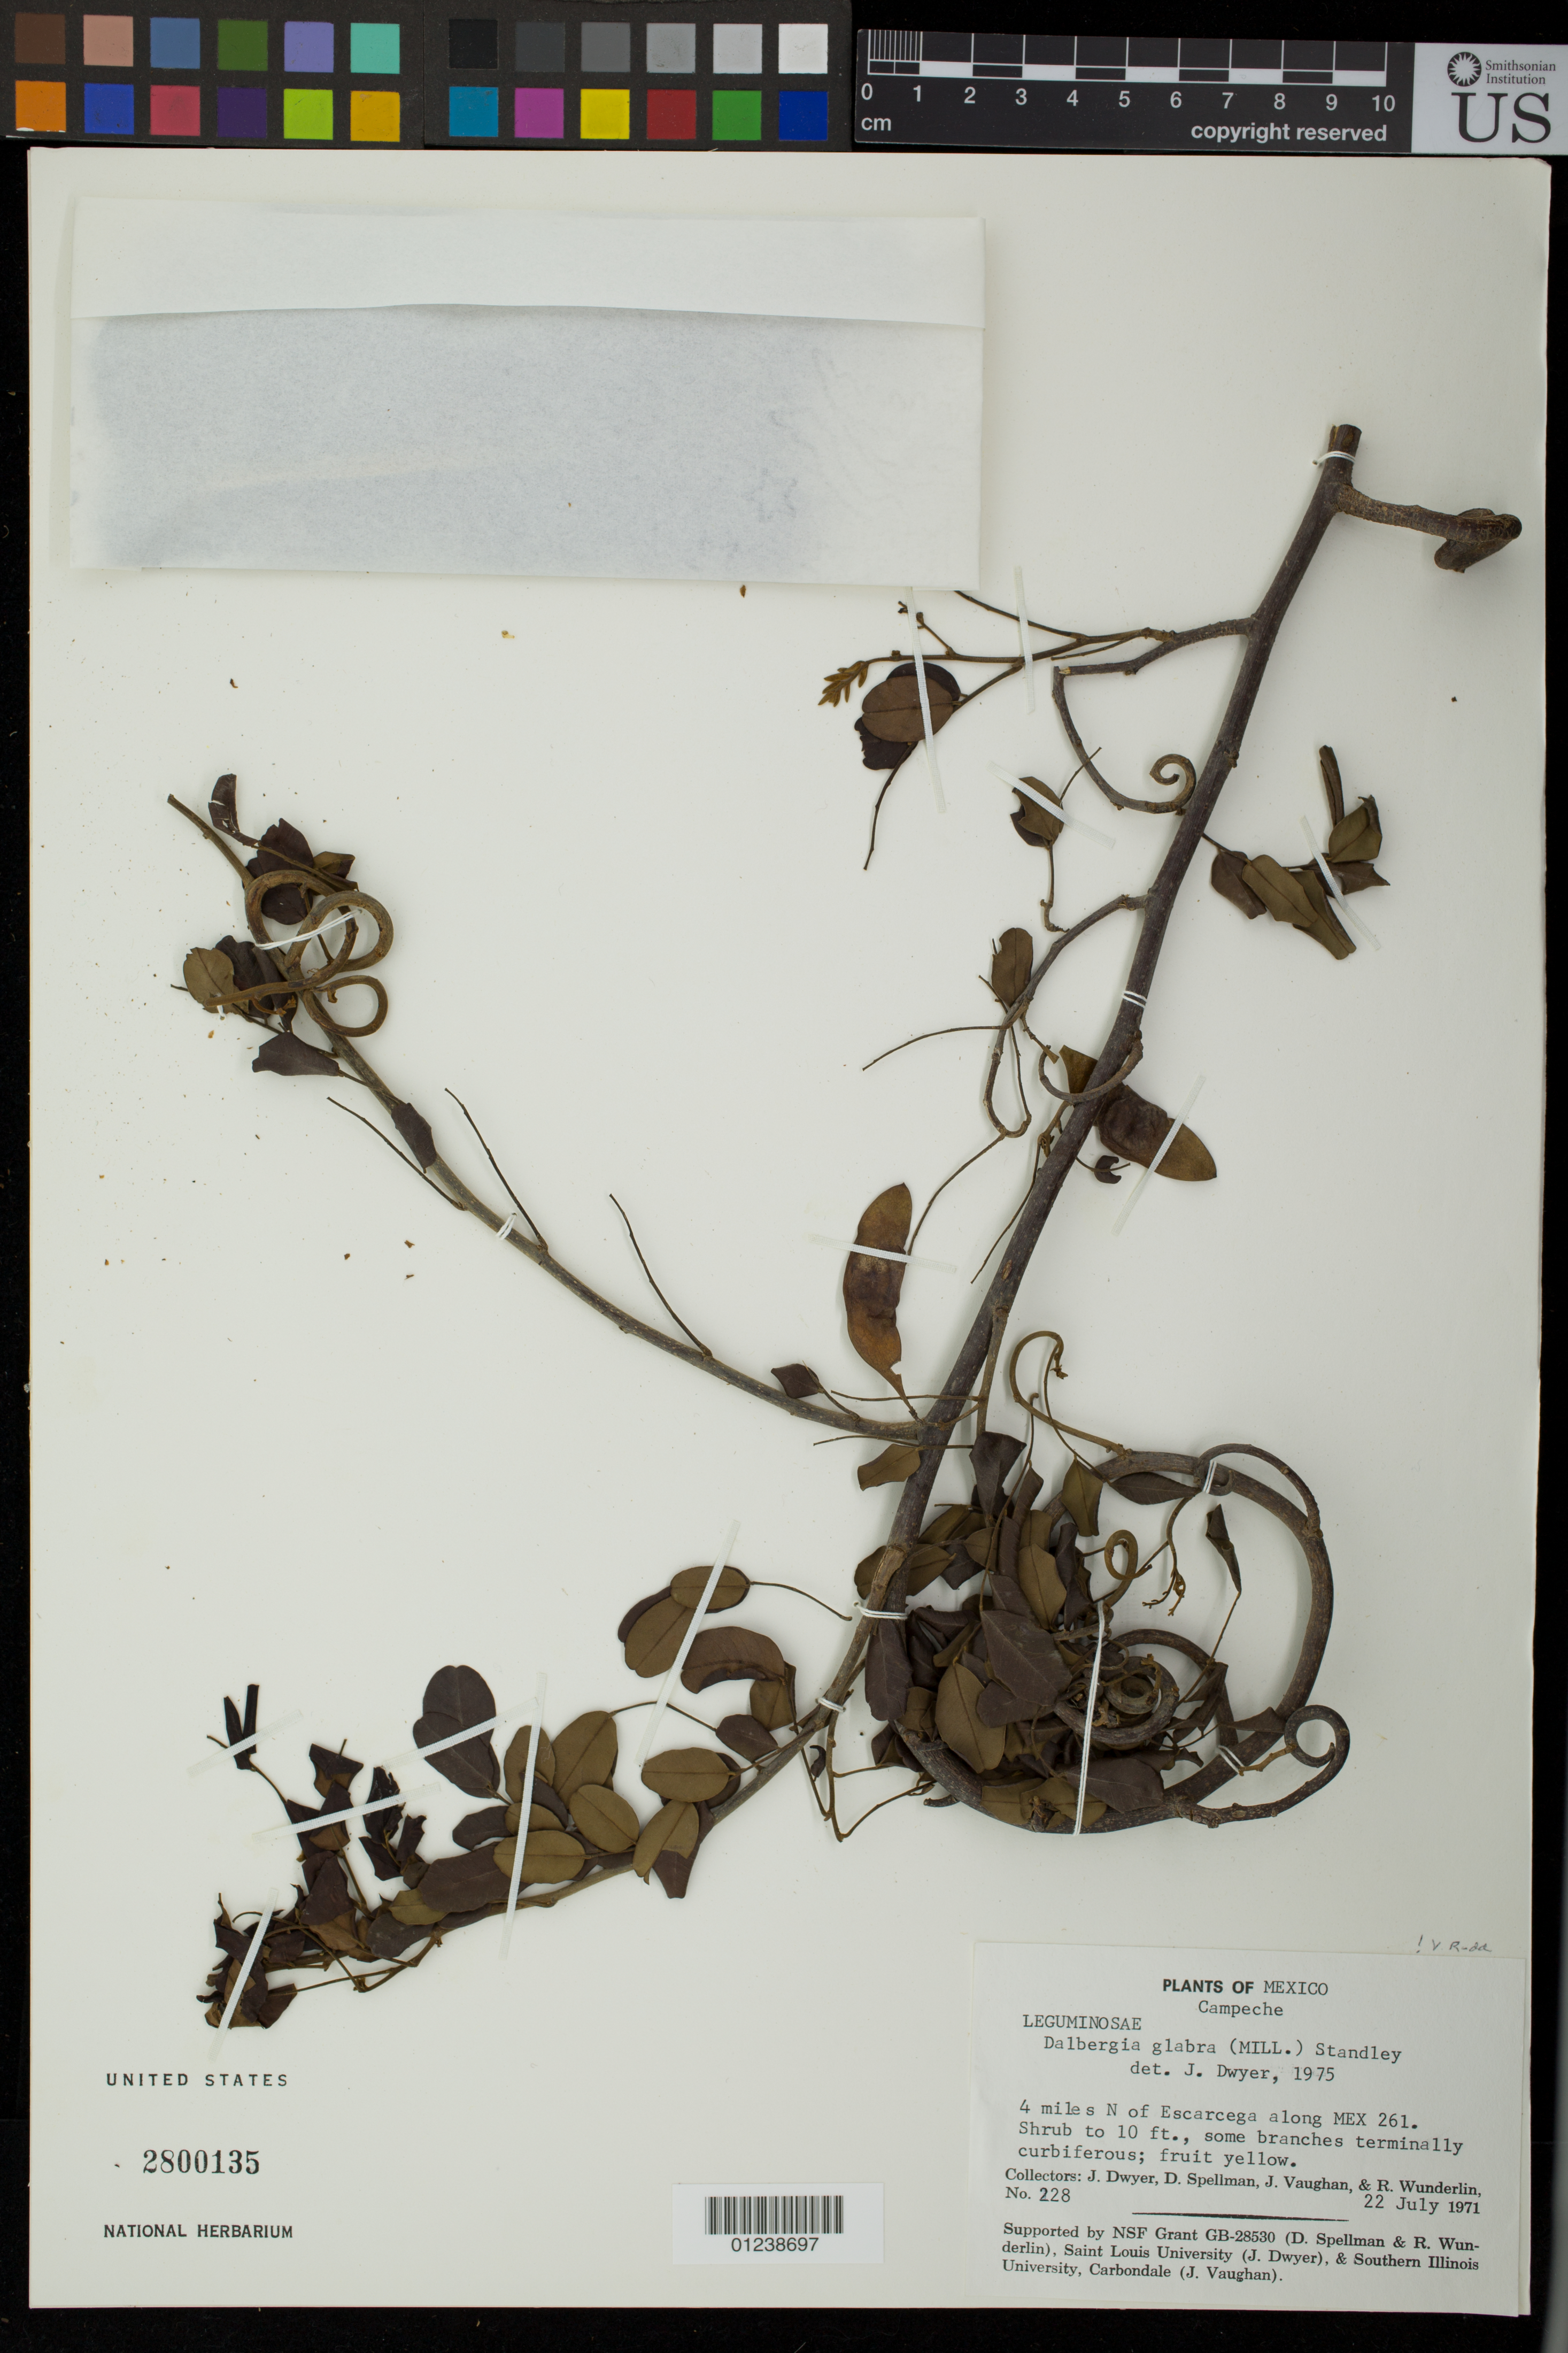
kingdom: Plantae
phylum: Tracheophyta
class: Magnoliopsida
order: Fabales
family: Fabaceae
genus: Dalbergia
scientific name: Dalbergia glabra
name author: (Mill.) Standl.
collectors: J. Dwyer, D. Spellman, J. Vaughan & R. P. Wunderlin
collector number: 228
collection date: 1971-07-22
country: Mexico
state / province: Campeche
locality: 4 miles N of Escarcega along MEX 261.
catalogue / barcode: US 2800135